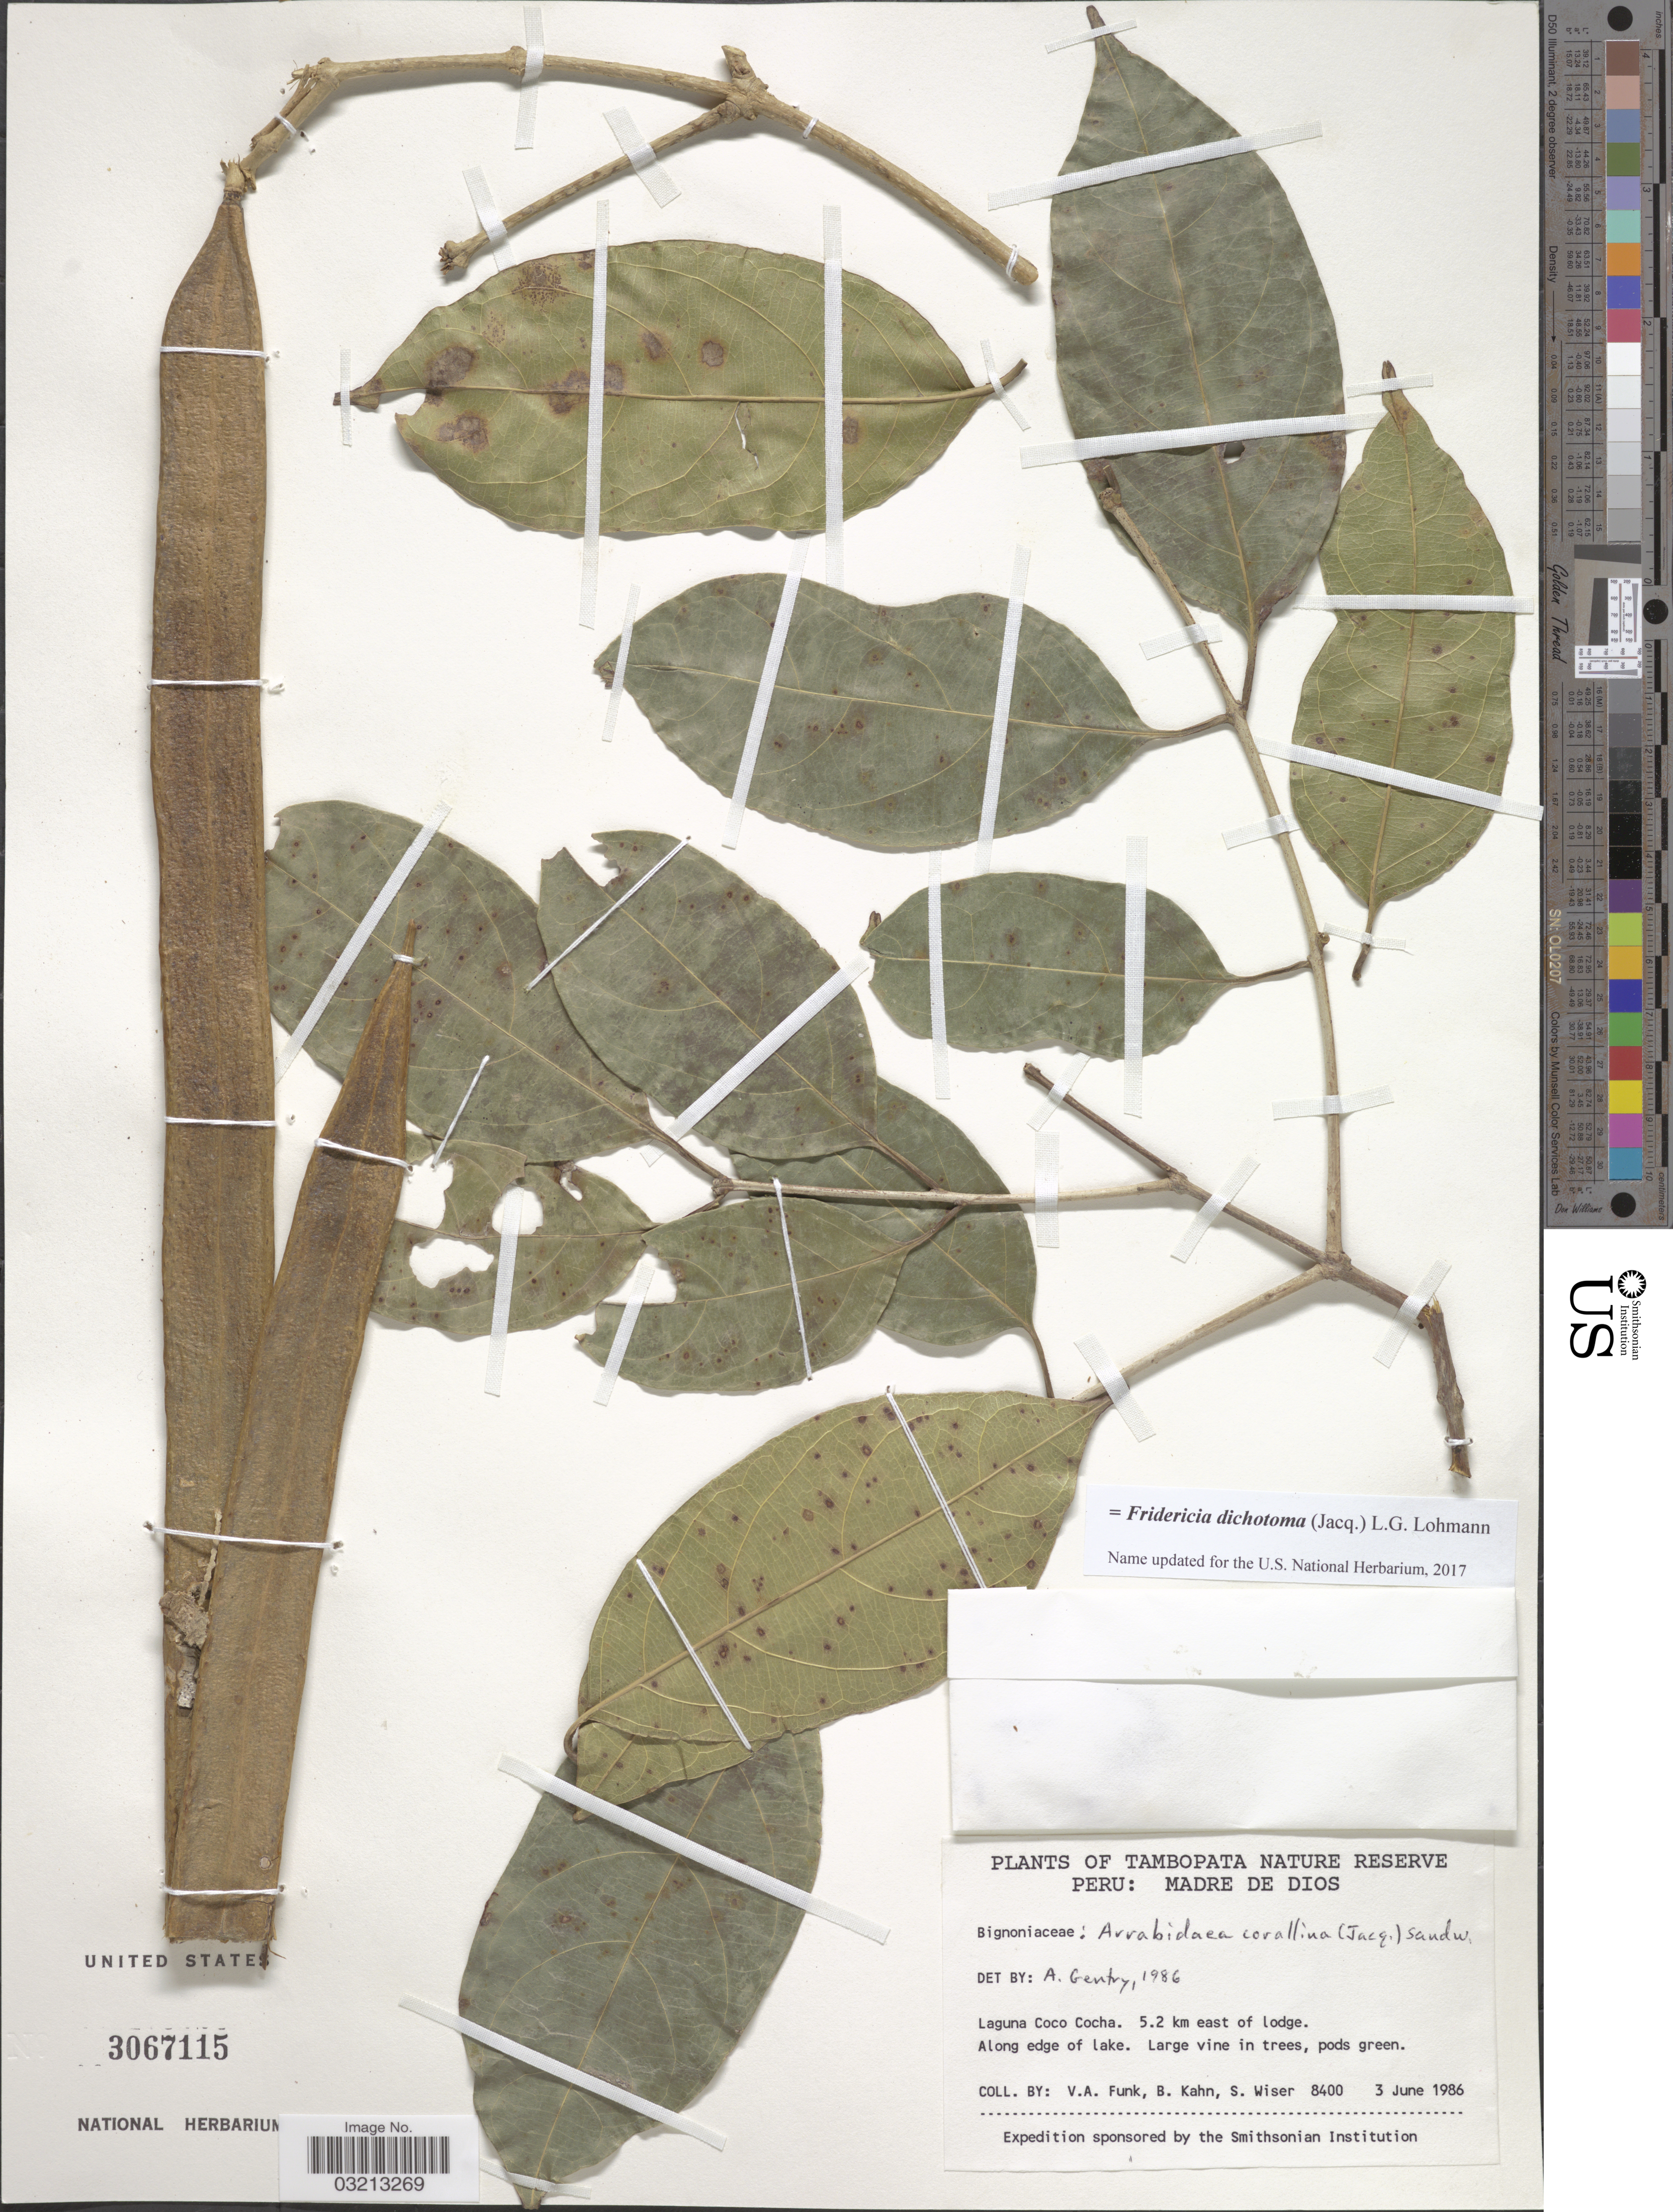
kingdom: Plantae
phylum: Tracheophyta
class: Magnoliopsida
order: Lamiales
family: Bignoniaceae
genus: Fridericia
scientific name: Fridericia dichotoma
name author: (Jacq.) L.G. Lohmann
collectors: V. Funk, B. Kahn & S. Wiser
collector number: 8400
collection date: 1986-06-03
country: Peru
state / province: Madre de Dios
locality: Tambopata Nature Reserve. laguna Coco Cocha. 5.2 km east of Lodge.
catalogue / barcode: US 3067115